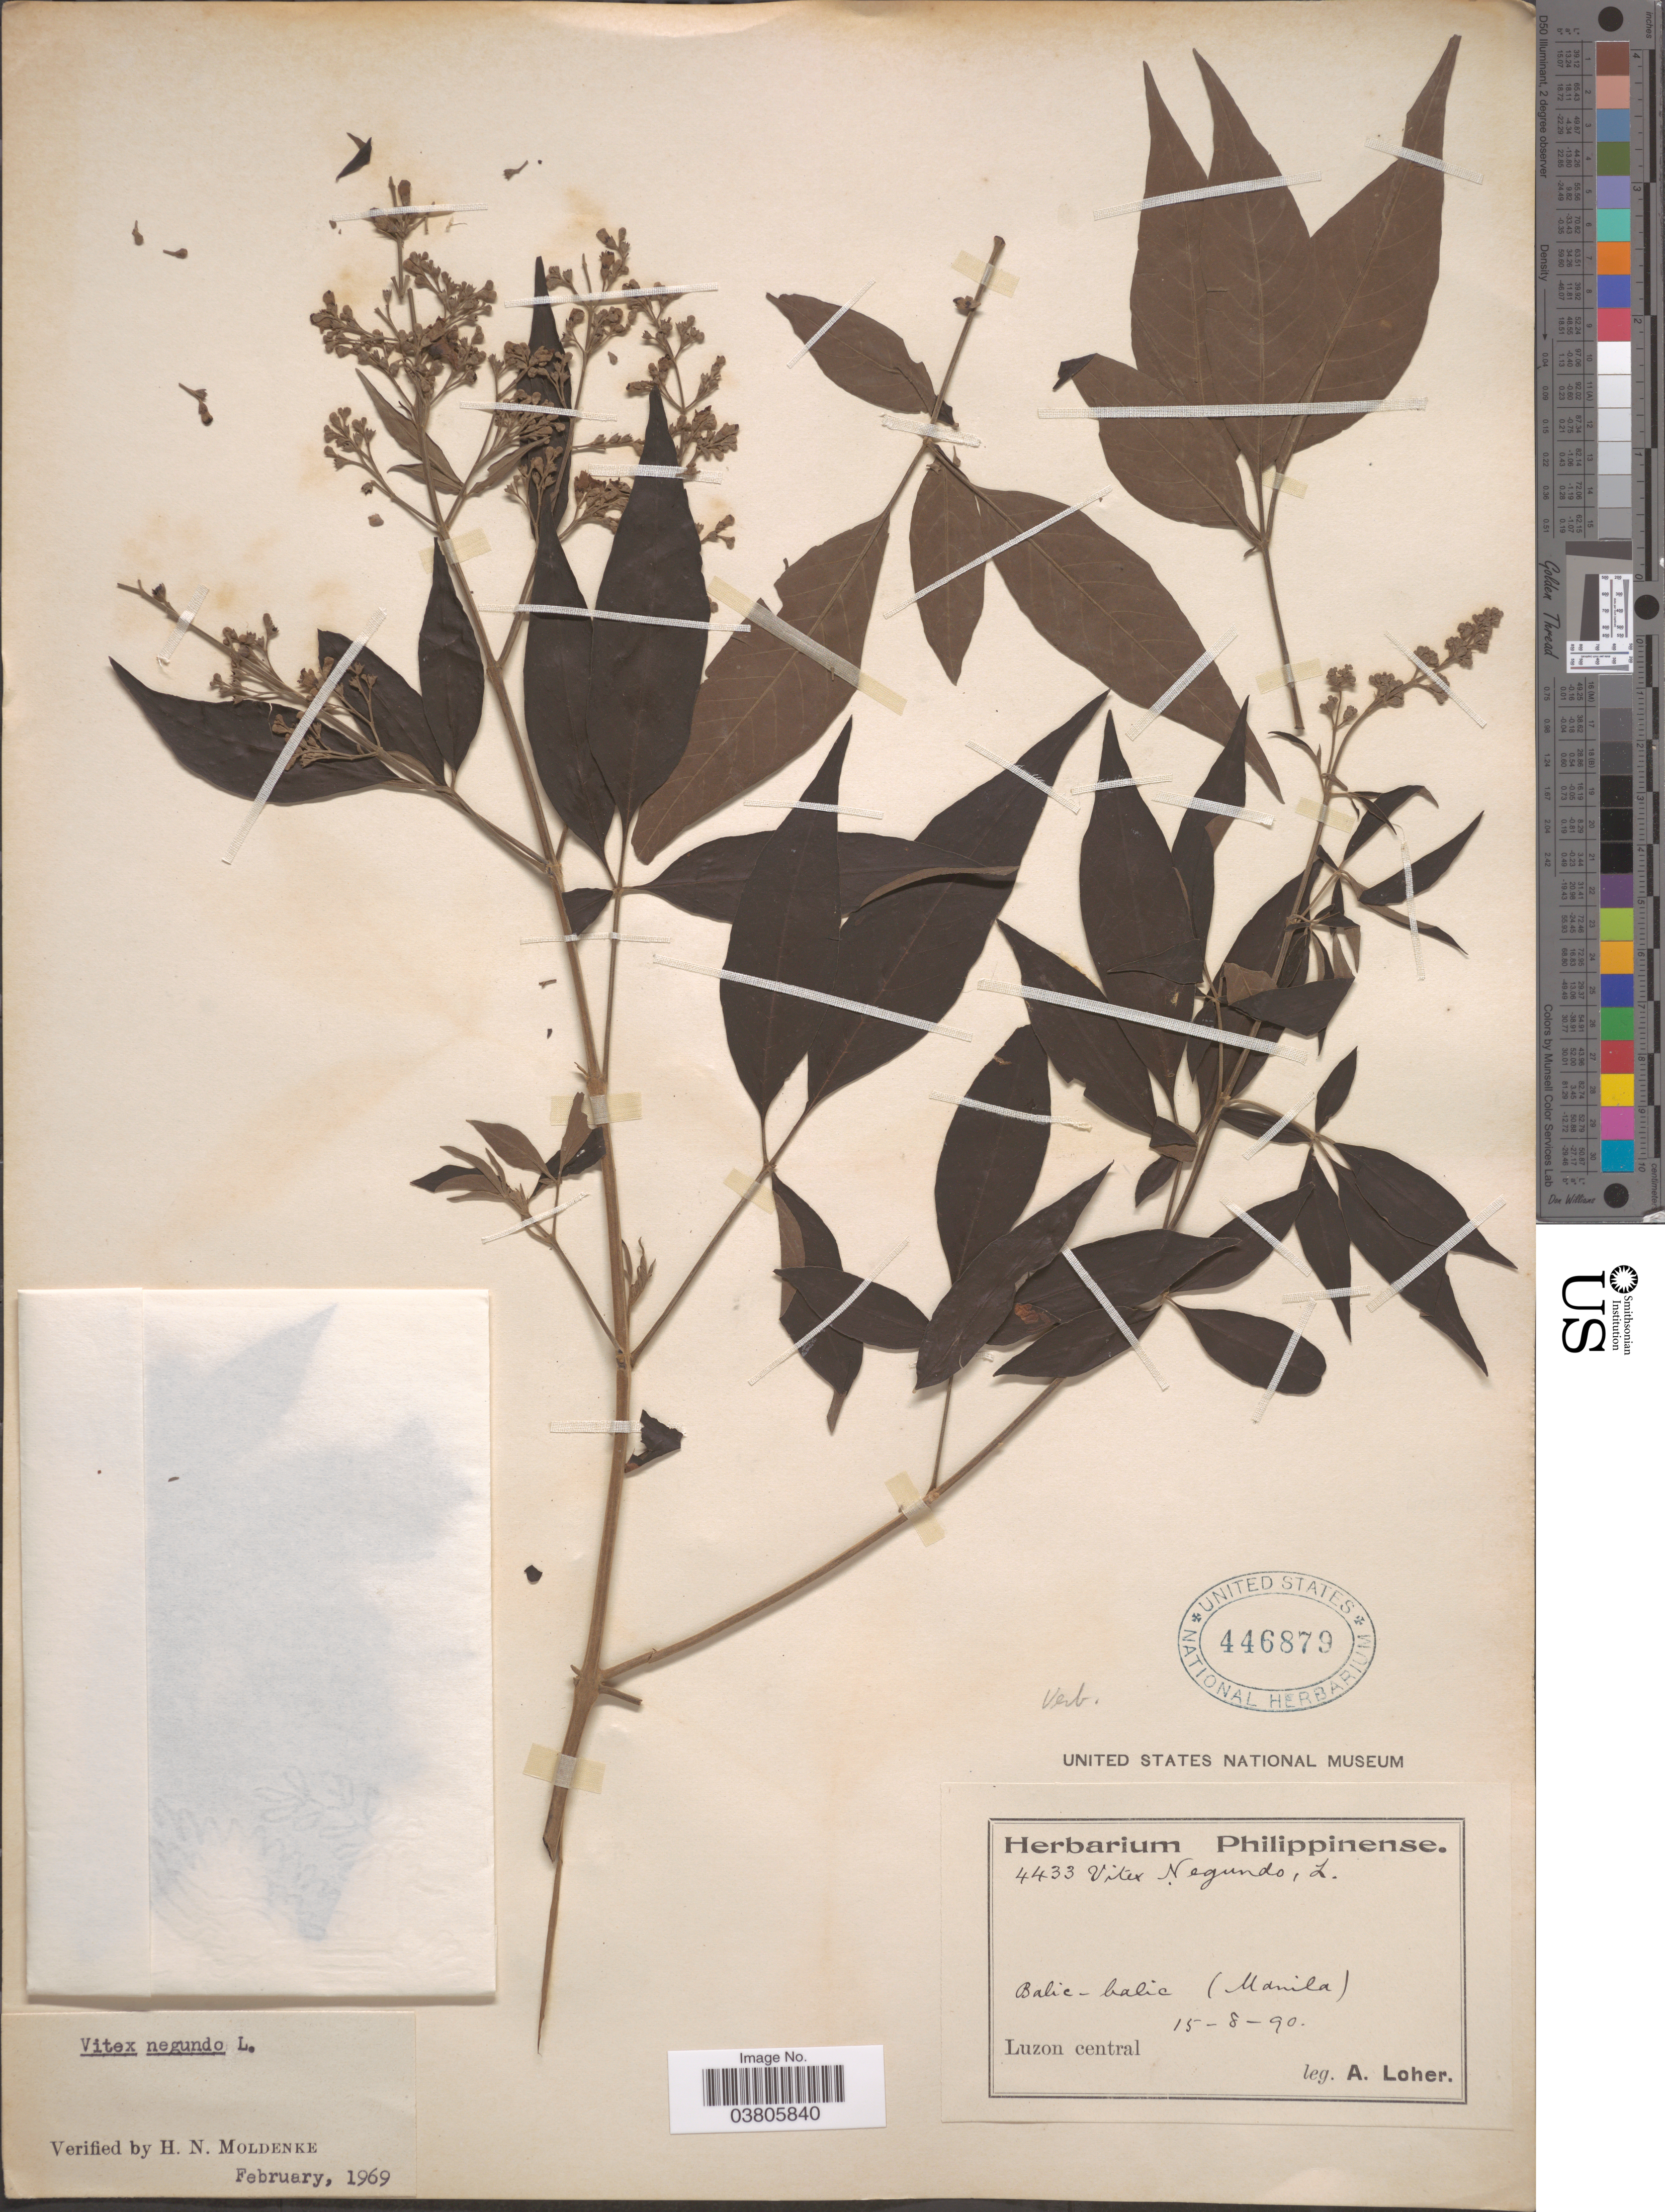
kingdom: Plantae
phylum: Tracheophyta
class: Magnoliopsida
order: Lamiales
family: Lamiaceae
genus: Vitex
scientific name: Vitex negundo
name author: L.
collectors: A. Loher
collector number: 4433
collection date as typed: Transcribed d/m/y: 15/8/90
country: Philippines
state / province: Central Luzon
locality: Balie-balie (Manila). Luzon central.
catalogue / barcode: US 446879